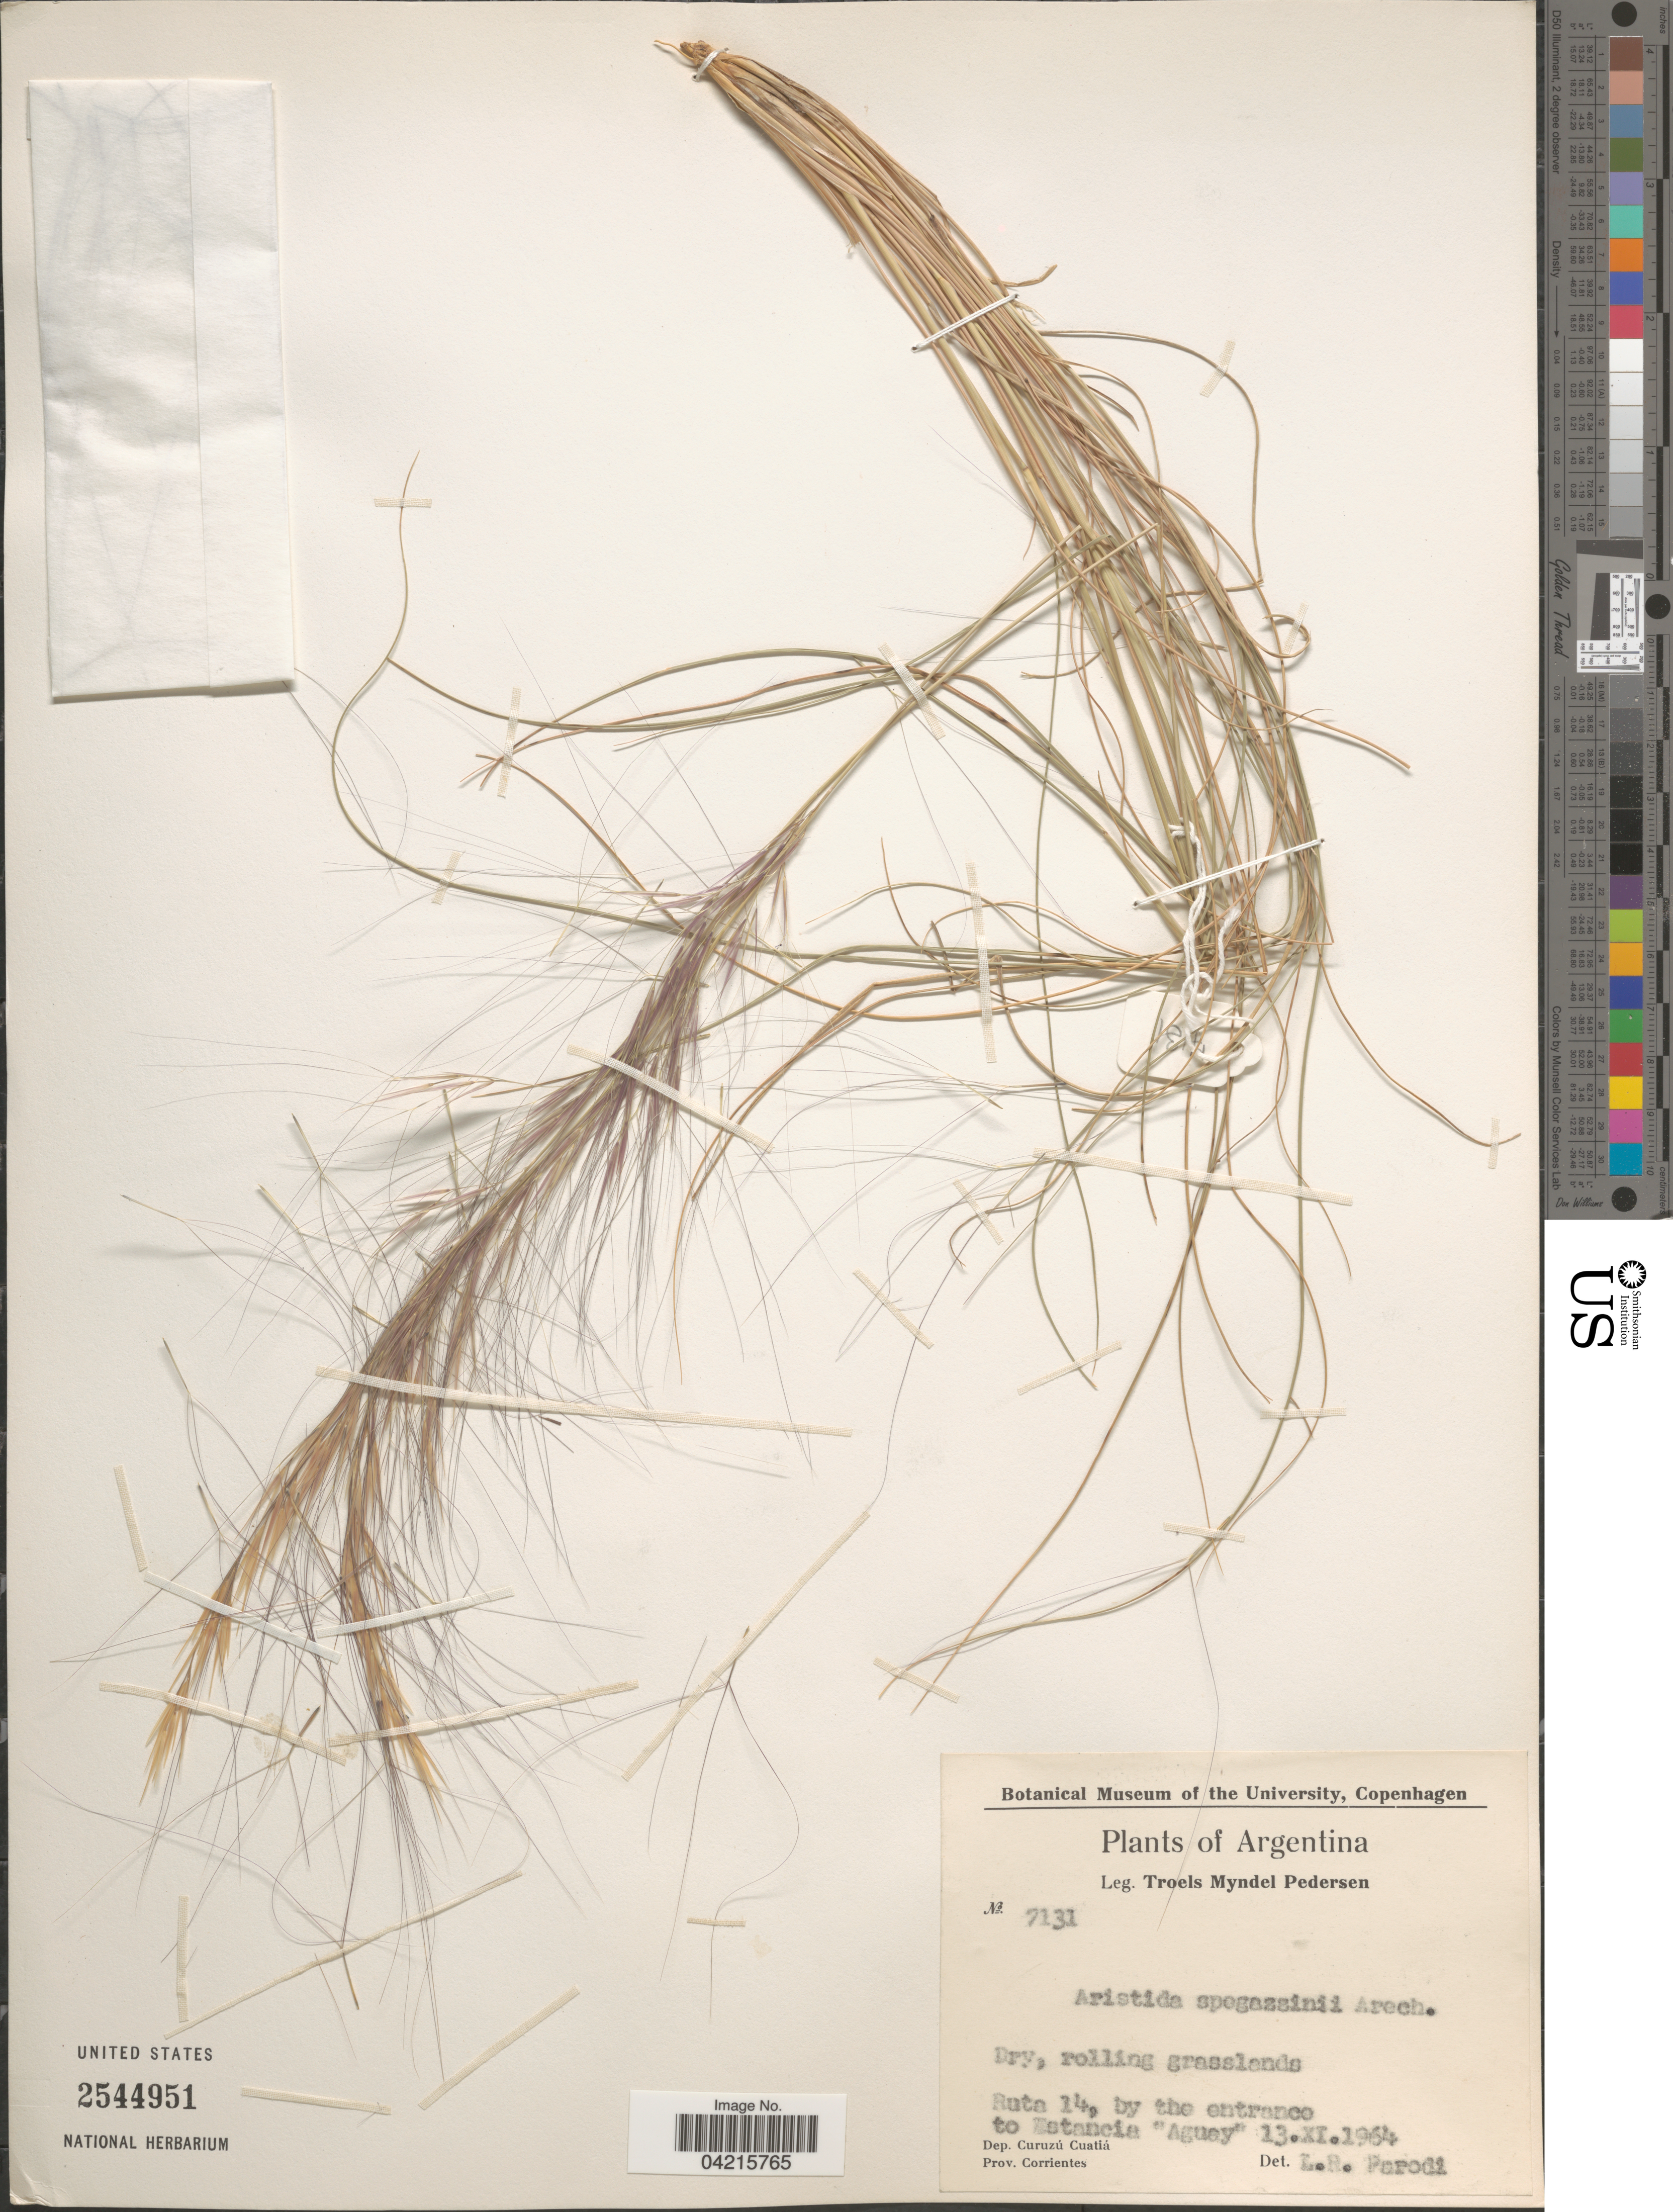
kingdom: Plantae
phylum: Tracheophyta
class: Liliopsida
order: Poales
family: Poaceae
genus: Aristida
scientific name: Aristida spegazzinii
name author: Arechav.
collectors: T. Pederson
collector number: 7131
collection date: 1964-11-13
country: Argentina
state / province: Corrientes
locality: Ruta 14, by the entrance to Estancia "Aguey". Dep. Curuzú Cuatiá.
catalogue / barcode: US 2544951